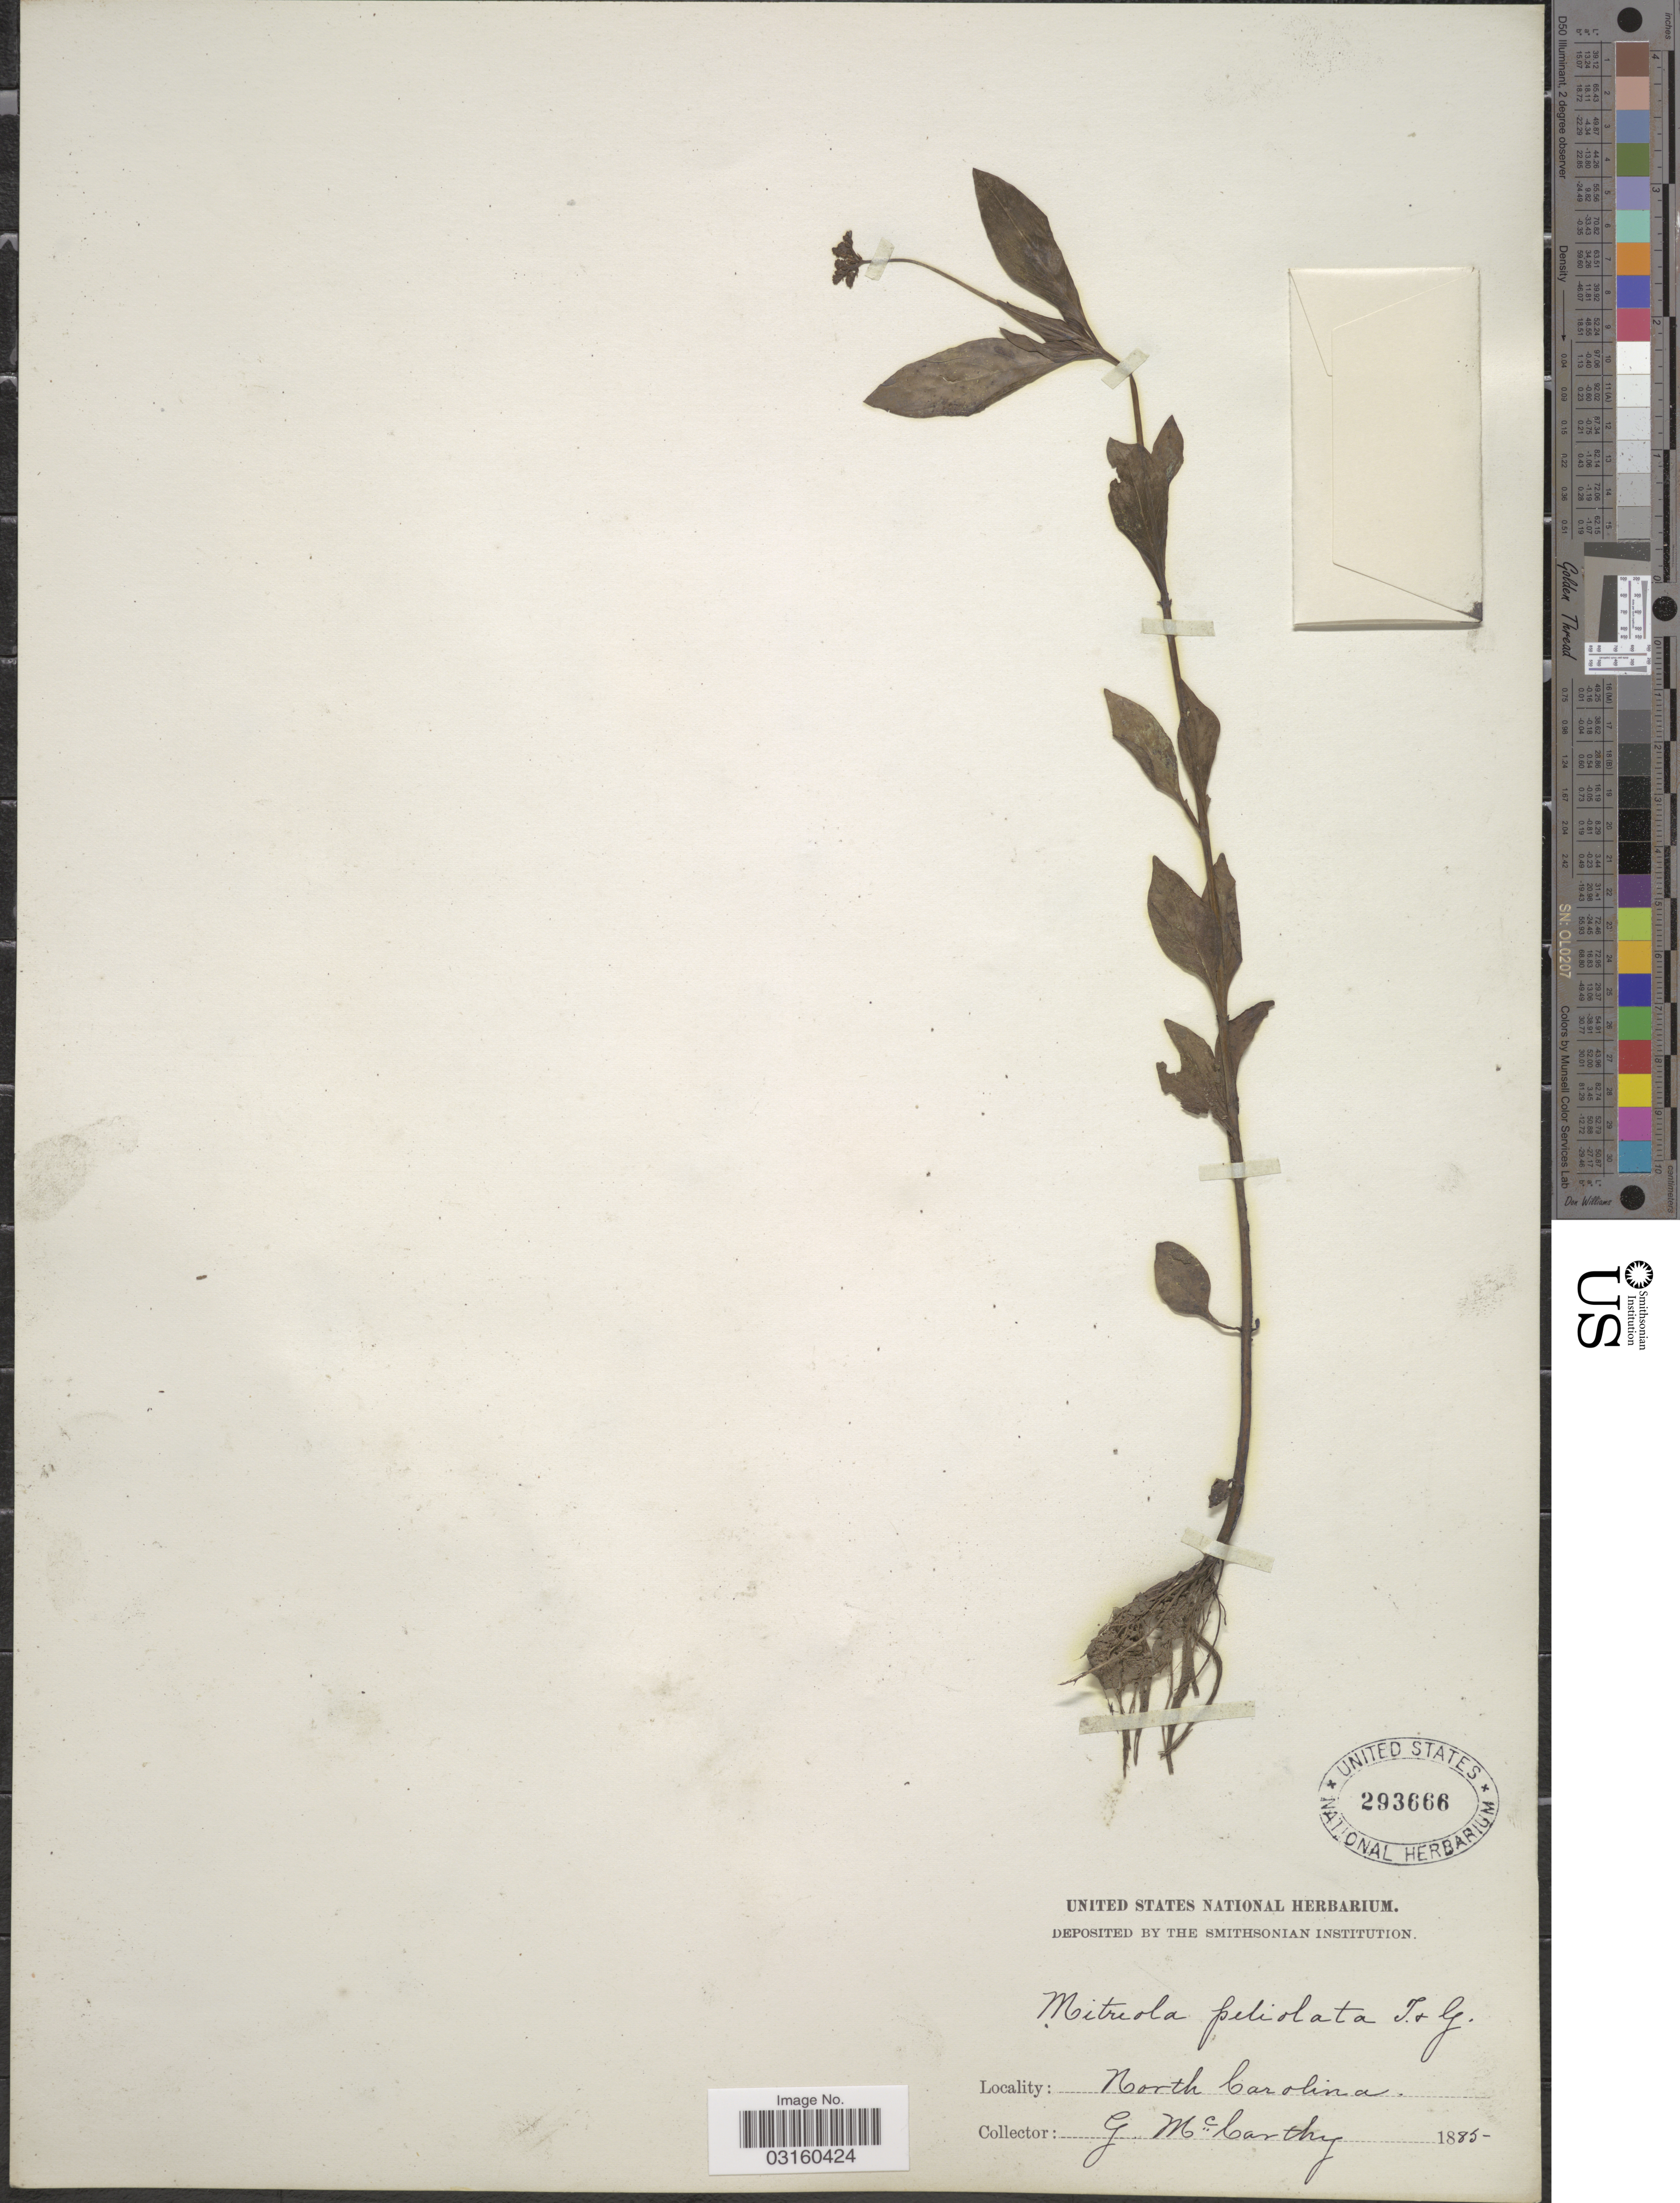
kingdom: Plantae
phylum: Tracheophyta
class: Magnoliopsida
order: Gentianales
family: Loganiaceae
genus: Mitreola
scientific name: Mitreola petiolata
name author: (J.F. Gmel.) Torr. & A. Gray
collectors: G. McCarthy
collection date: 1885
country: United States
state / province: North Carolina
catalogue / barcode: US 293666